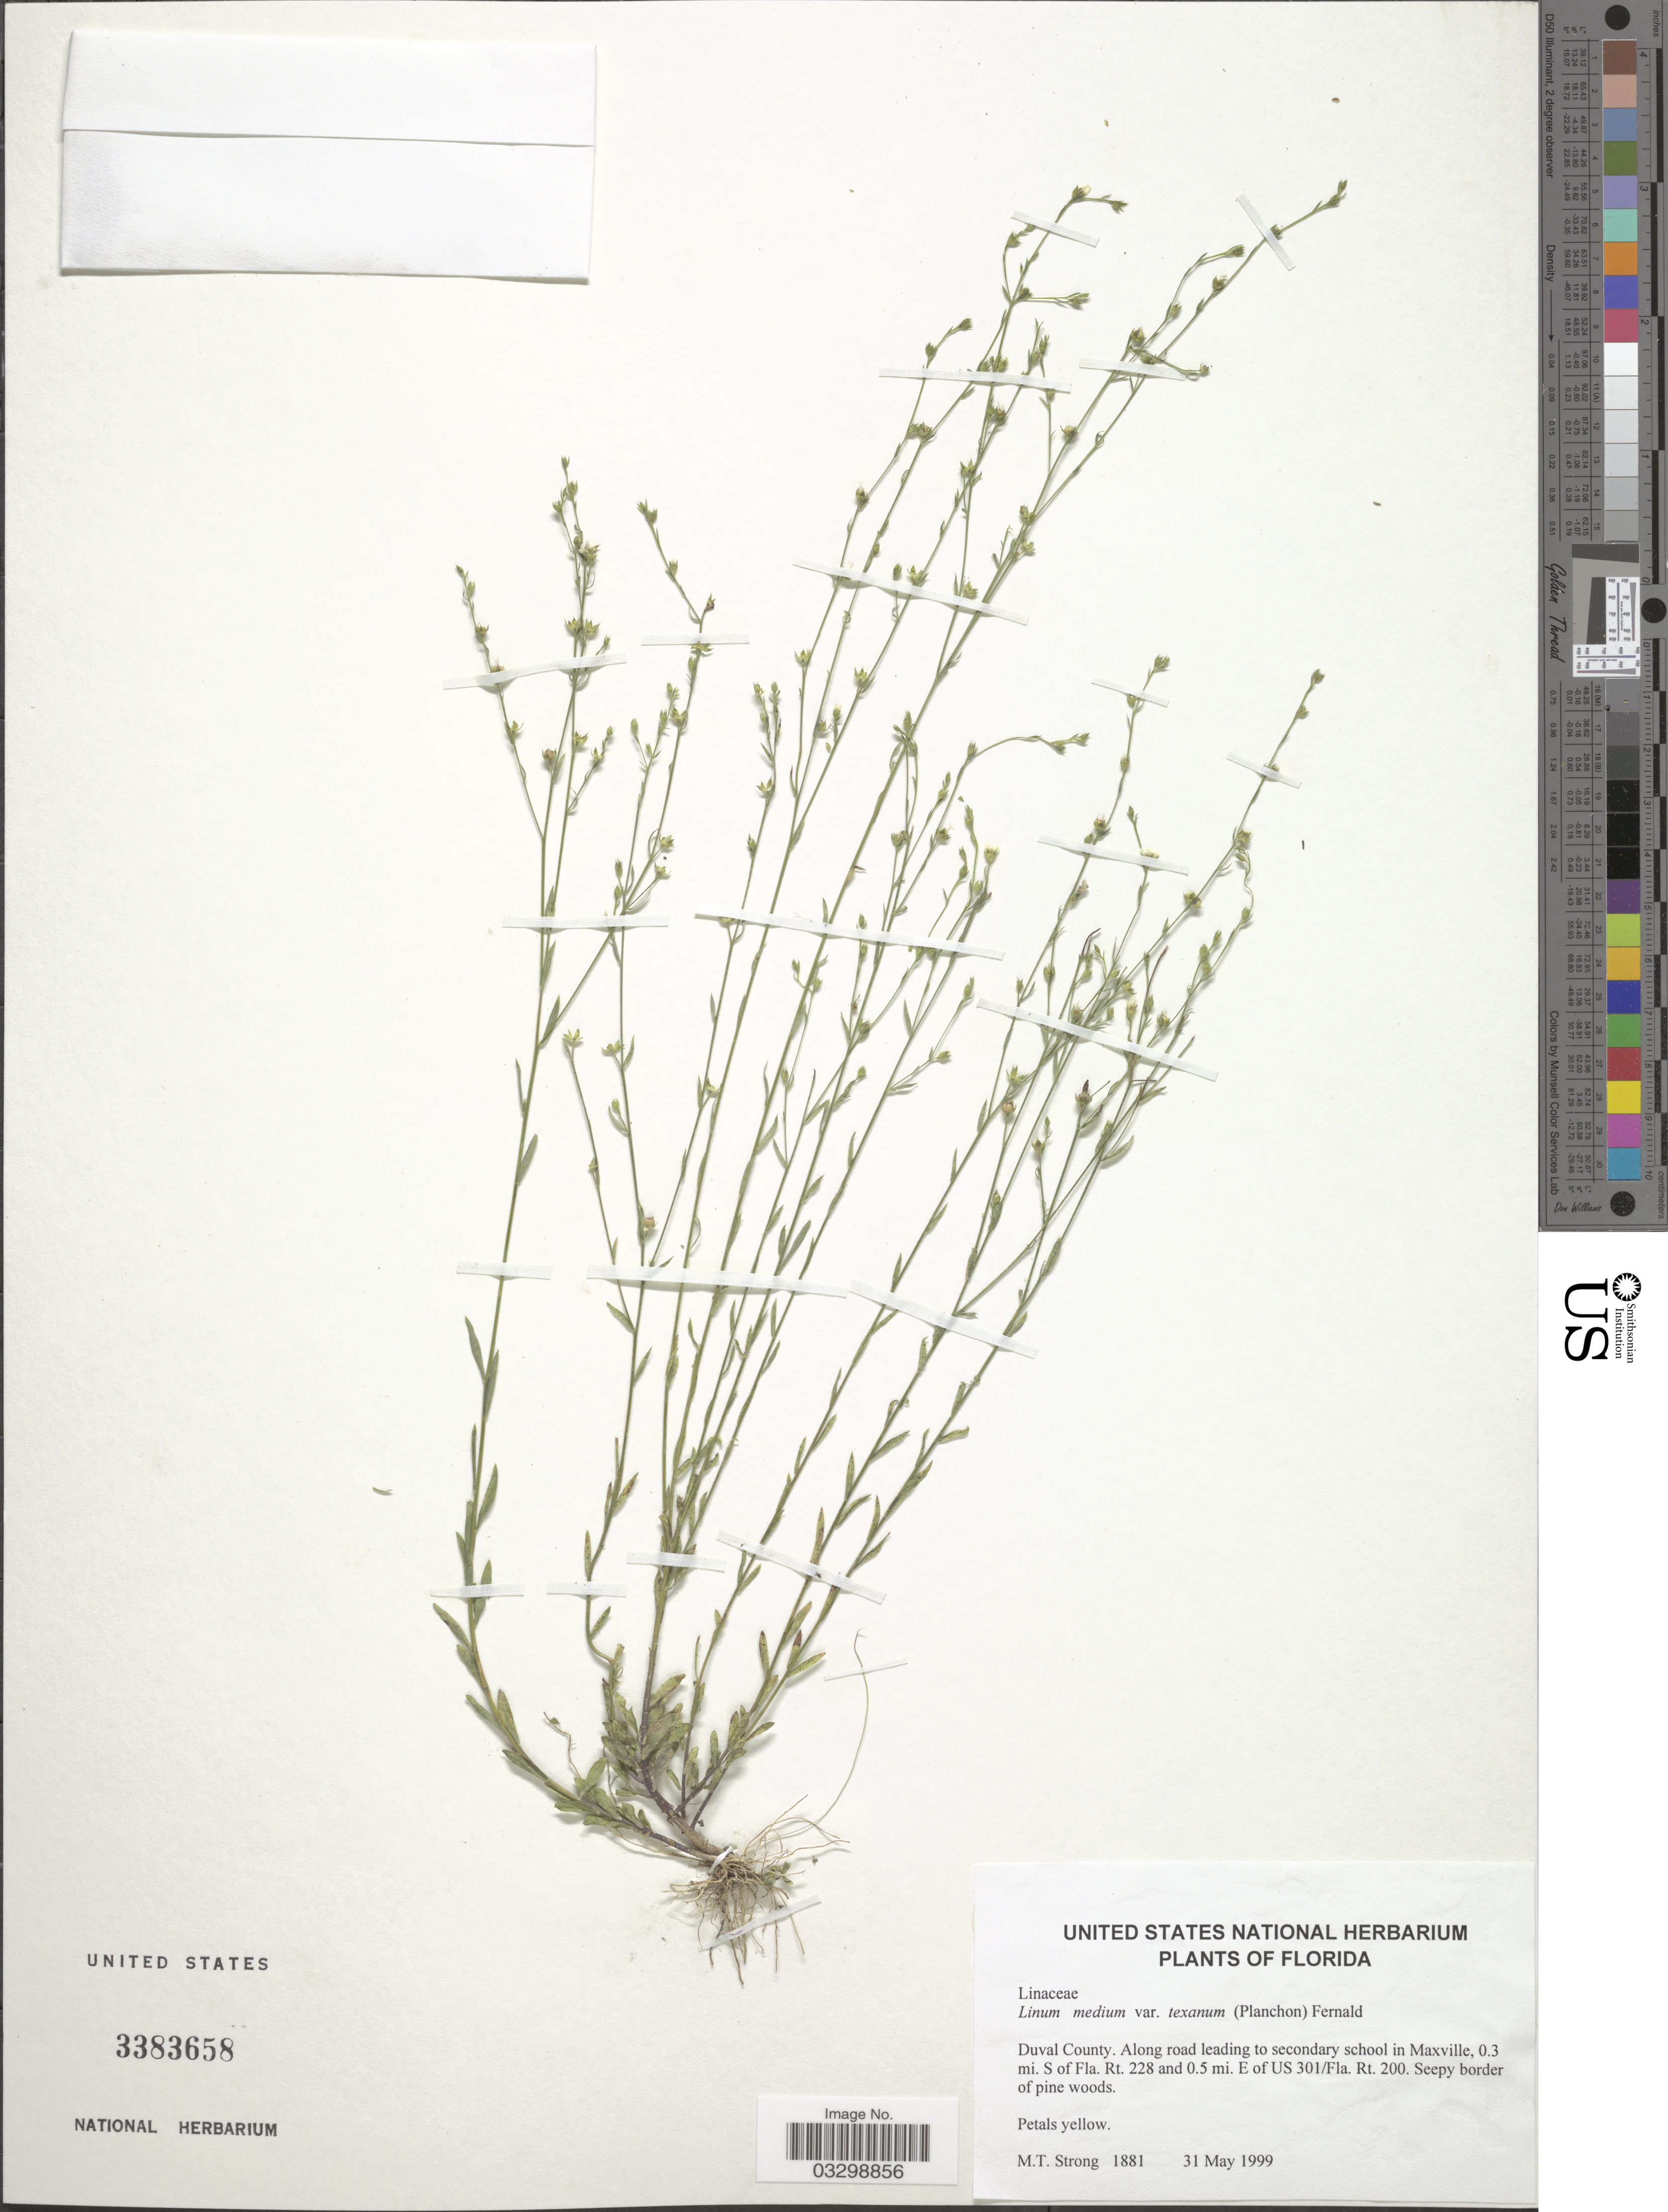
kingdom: Plantae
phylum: Tracheophyta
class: Magnoliopsida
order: Malpighiales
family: Linaceae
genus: Linum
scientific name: Linum medium var. texanum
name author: (Planch.) Fernald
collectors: M. T. Strong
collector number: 1881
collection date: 1999-05-31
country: United States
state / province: Florida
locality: Duval County. Along road leading to secondary school in Maxville, 0.3 mi. S of Fla. Rt. 228 and 0.5 mi. E of US 301/Fla. Rt. 200.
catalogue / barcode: US 3383658